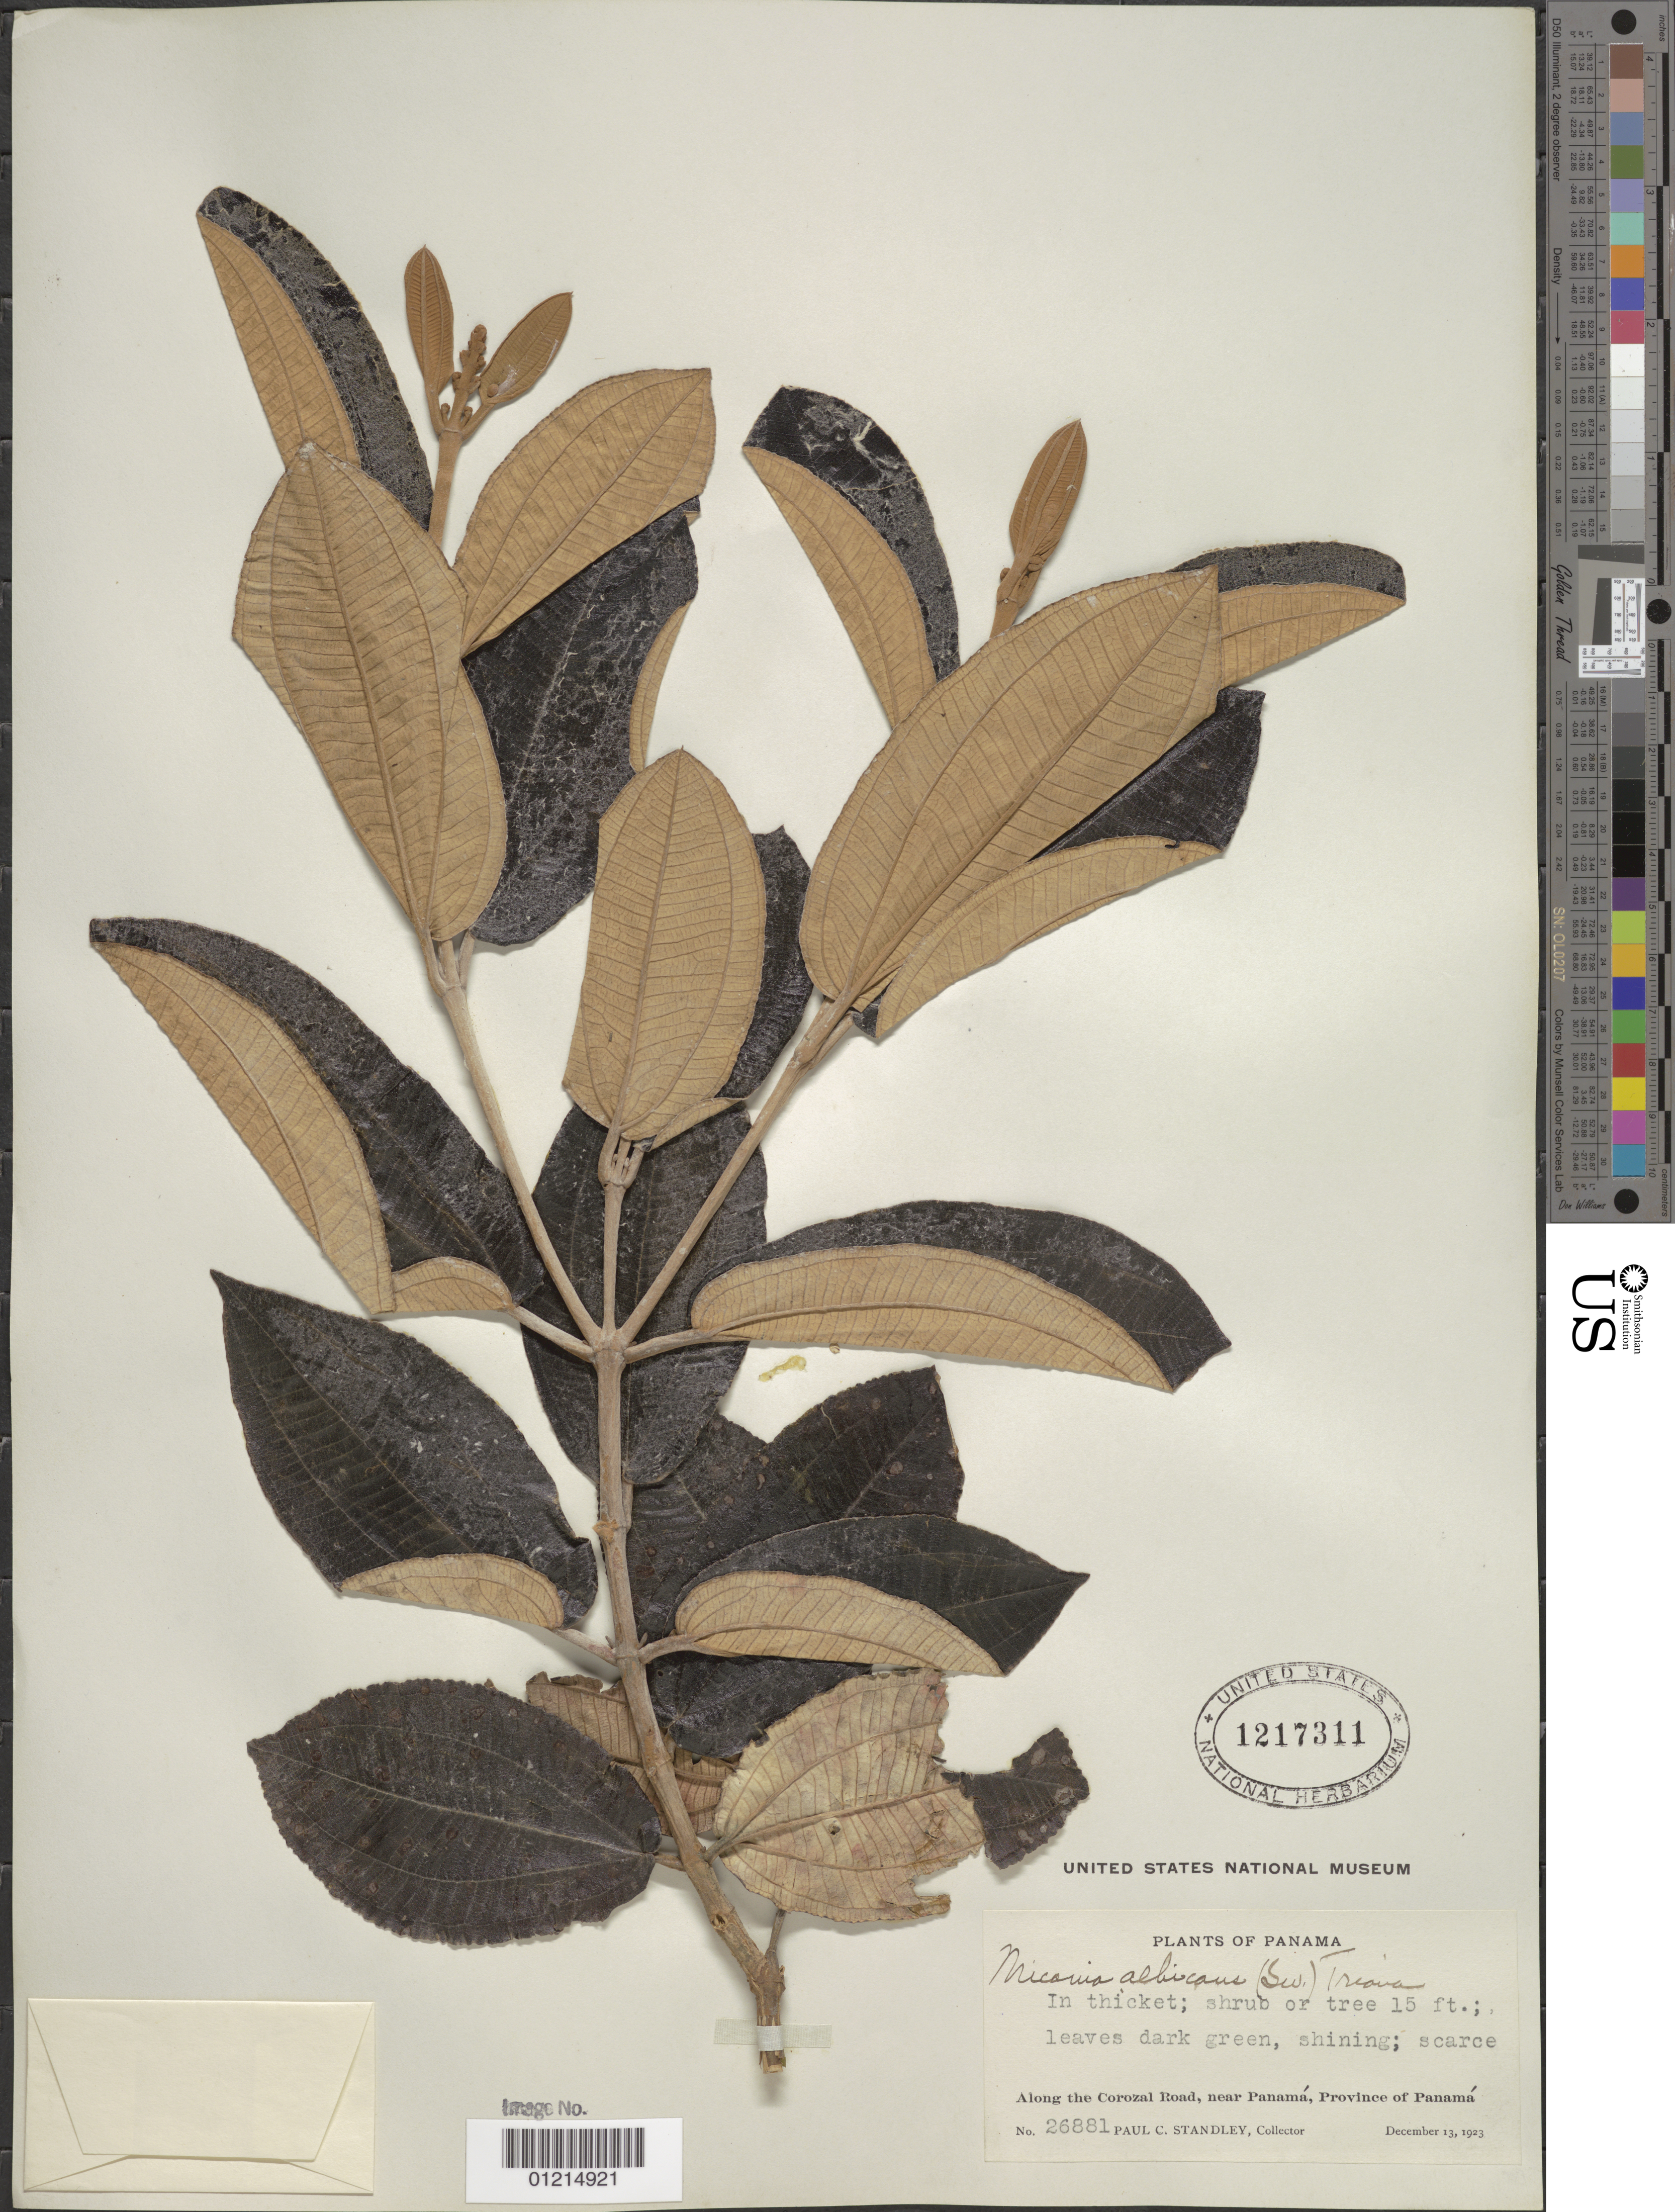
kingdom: Plantae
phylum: Tracheophyta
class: Magnoliopsida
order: Myrtales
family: Melastomataceae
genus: Miconia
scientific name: Miconia albicans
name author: (Sw.) Triana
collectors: P. C. Standley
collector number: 26881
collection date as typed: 13 Dec 1923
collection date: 1923-12-13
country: Panama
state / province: Panamá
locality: Along the Corozal road, near Panama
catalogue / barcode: US 1217311